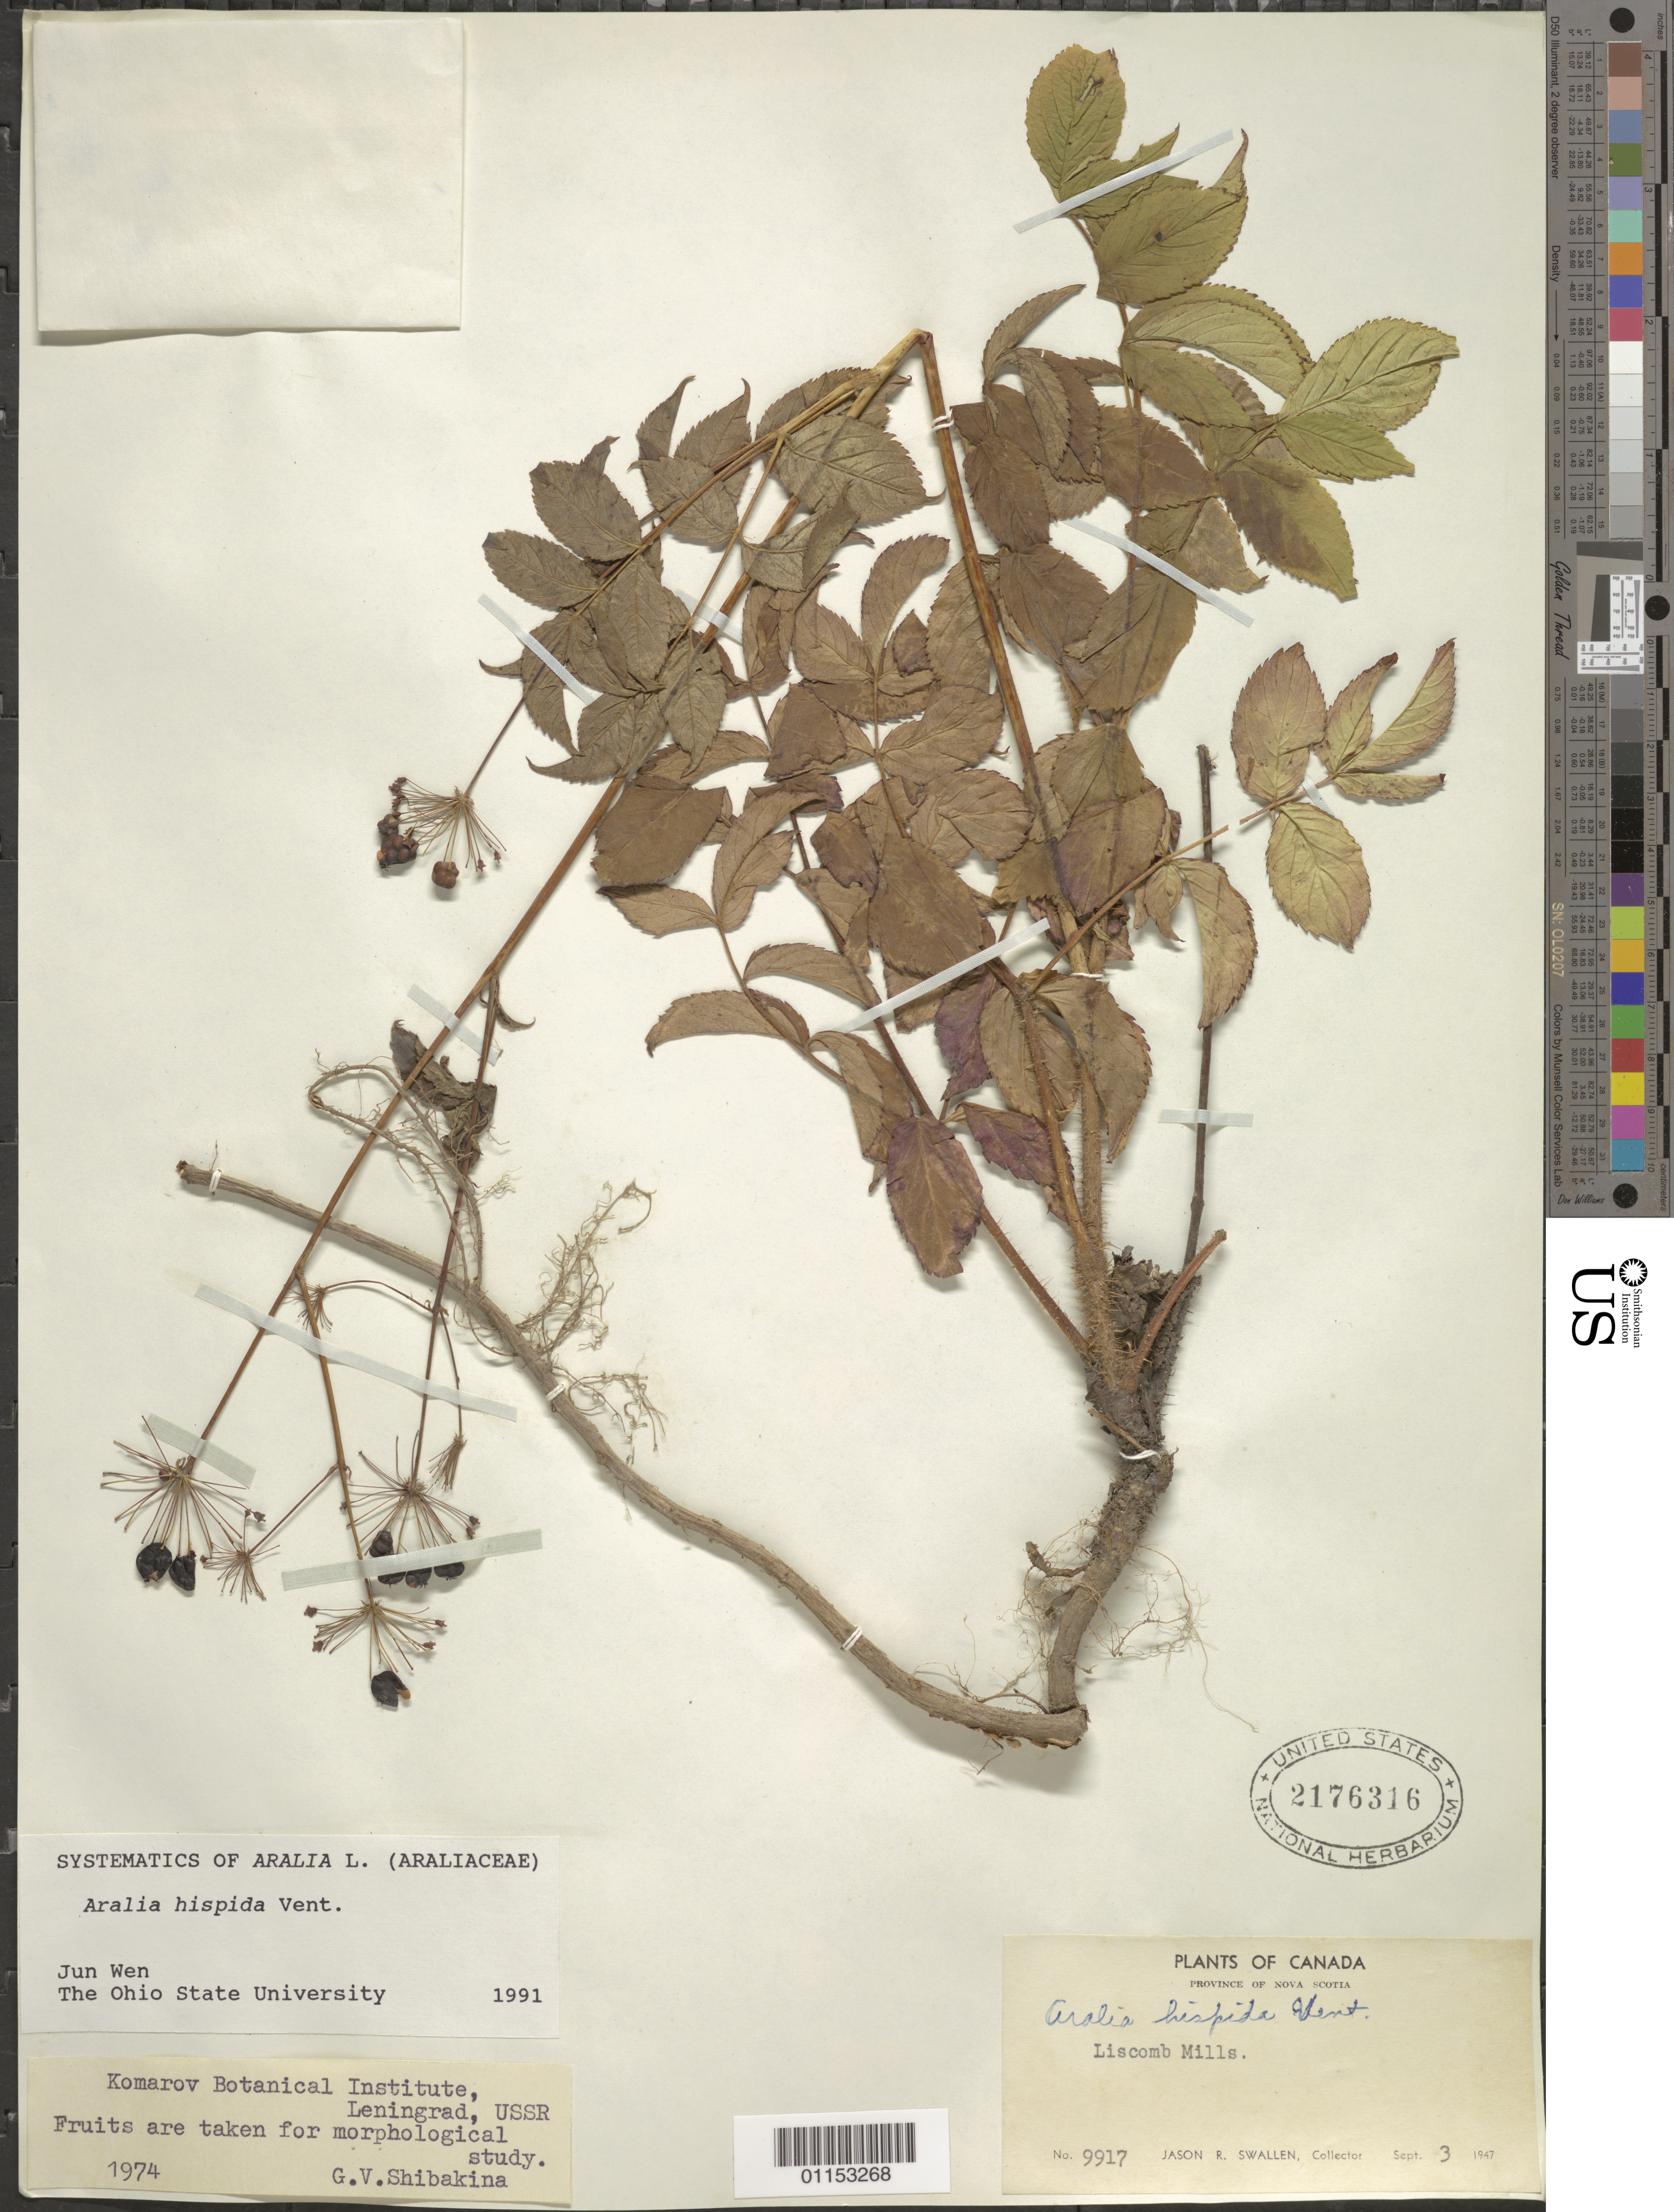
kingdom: Plantae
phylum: Tracheophyta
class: Magnoliopsida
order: Apiales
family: Araliaceae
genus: Aralia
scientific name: Aralia hispida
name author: Vent.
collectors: J. R. Swallen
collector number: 9917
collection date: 1947-09-03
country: Canada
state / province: Nova Scotia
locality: Liscomb Mills.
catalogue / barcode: US 2176316